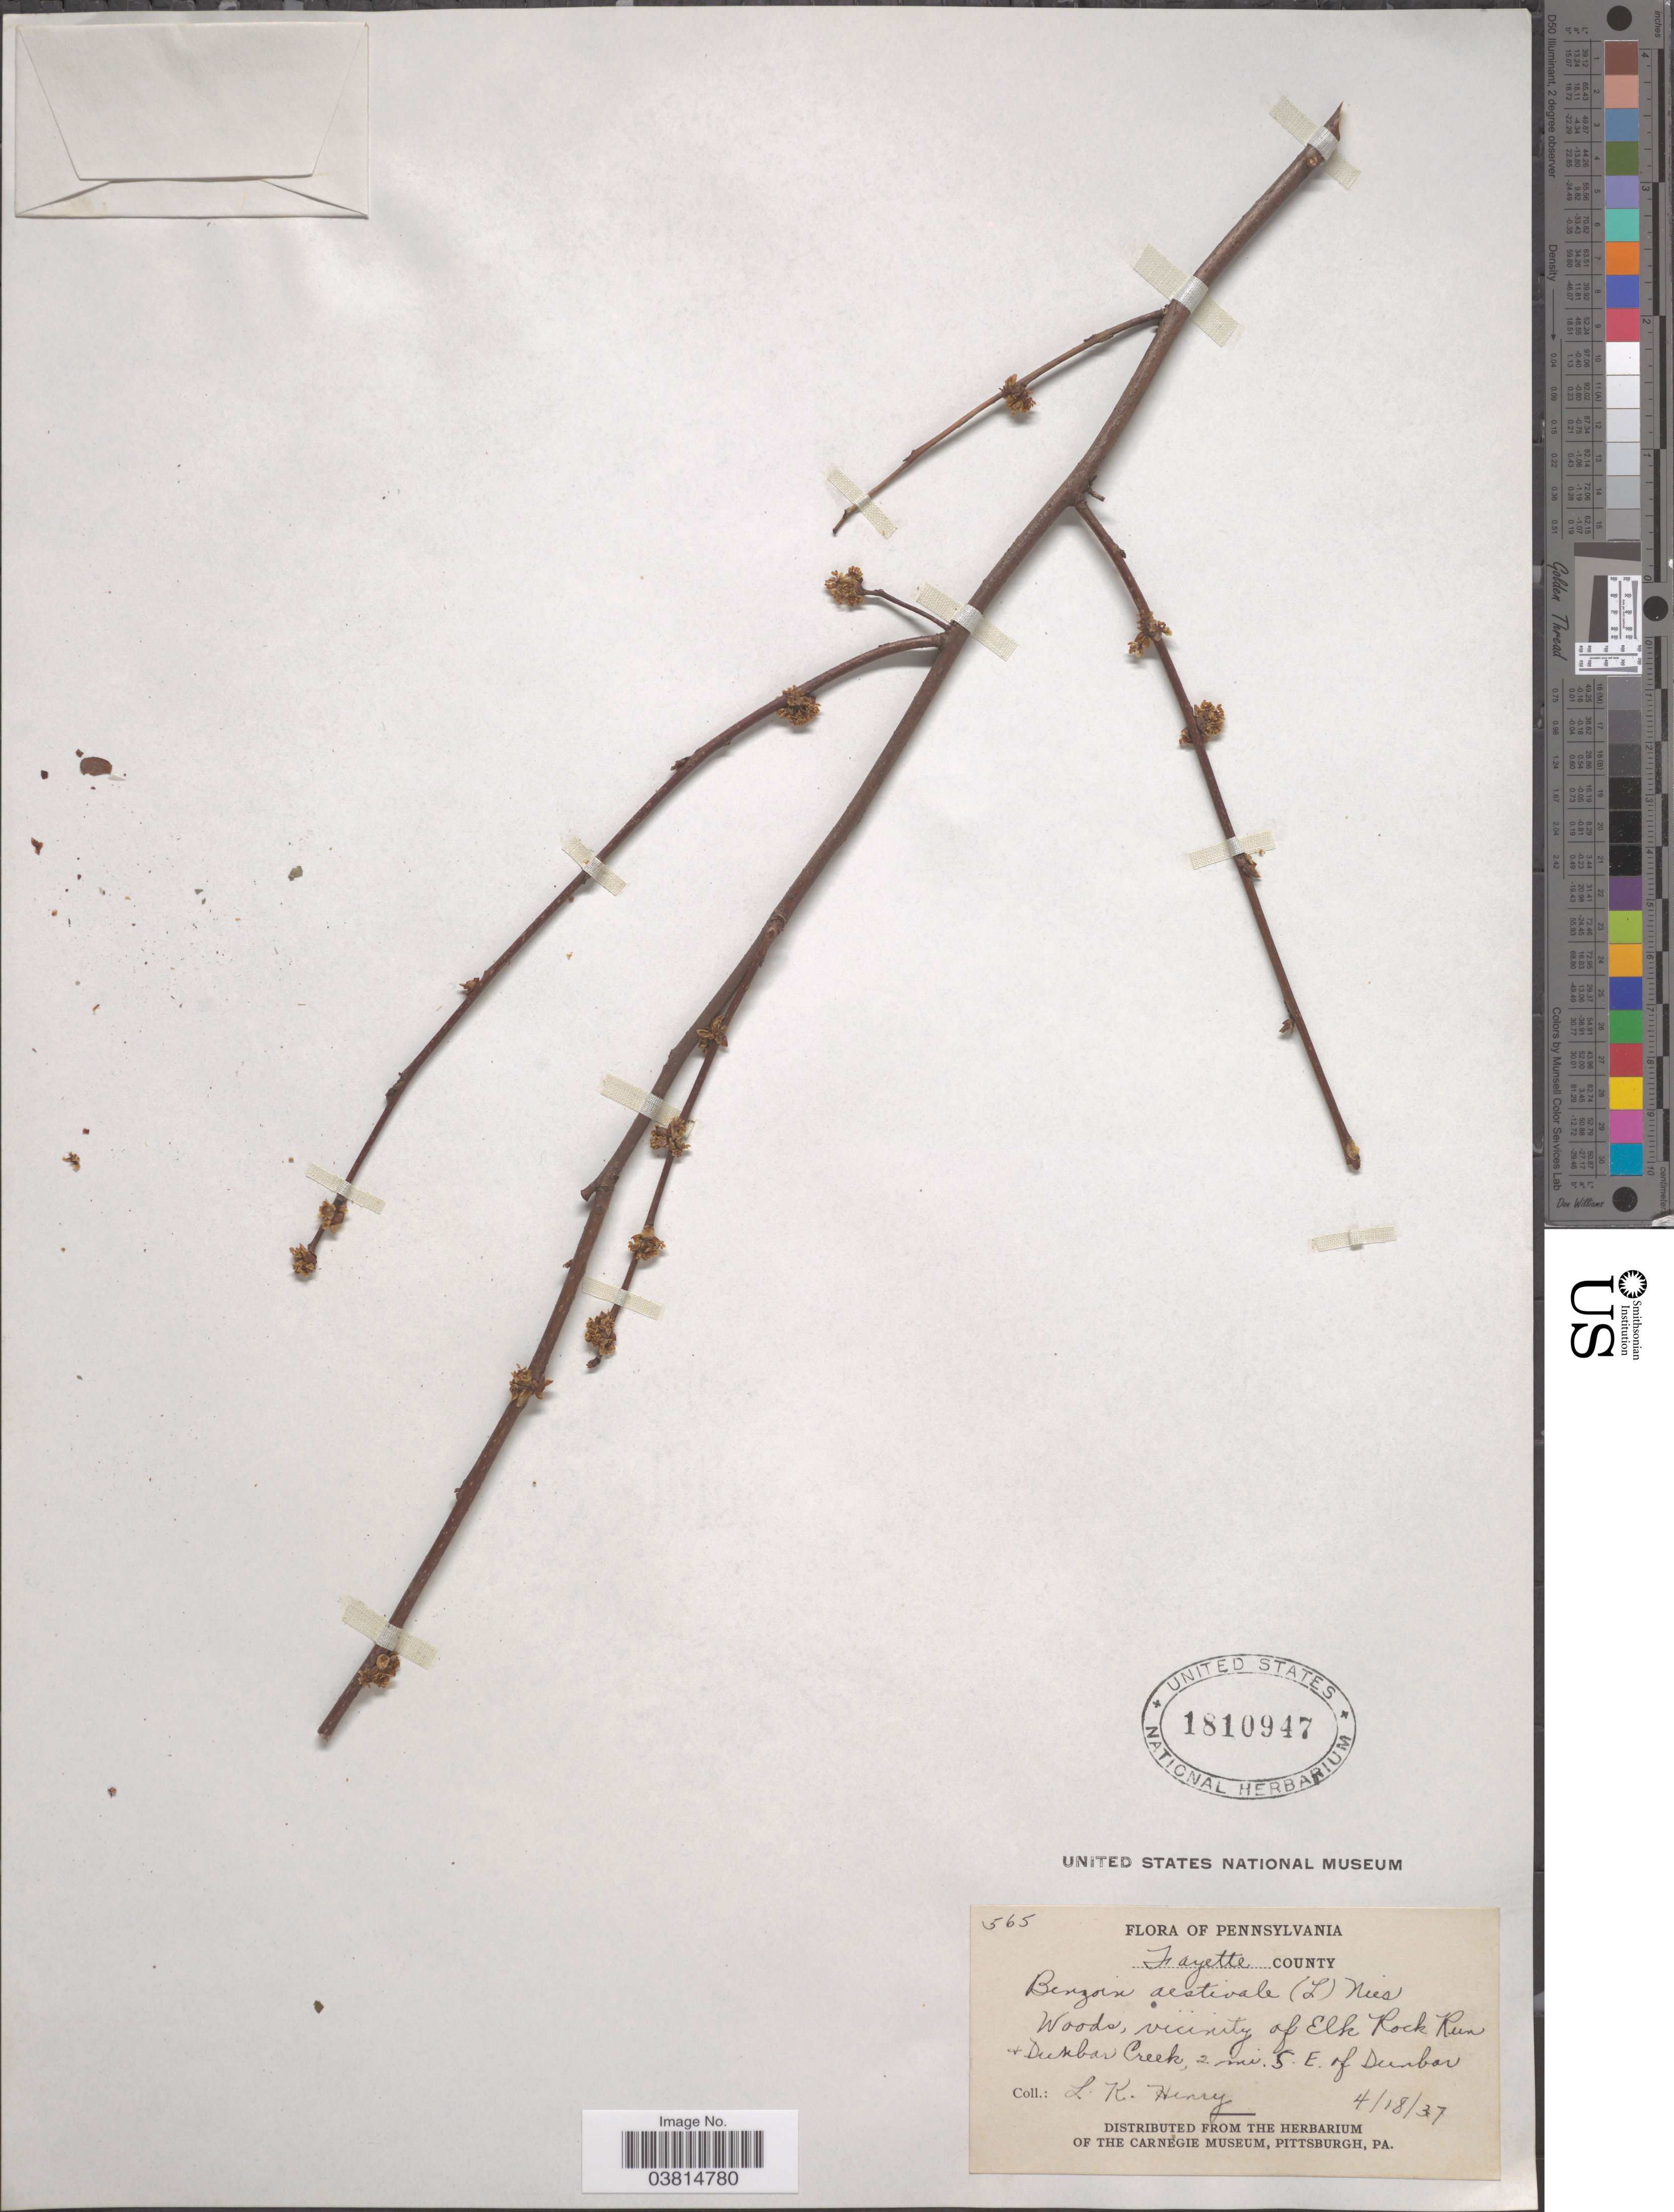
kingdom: Plantae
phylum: Tracheophyta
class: Magnoliopsida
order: Laurales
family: Lauraceae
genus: Lindera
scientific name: Lindera benzoin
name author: (L.) Blume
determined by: Strong, Mark T., (BOT), Smithsonian Institution - National Museum of Natural History (UNITED STATES)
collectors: L. K. Henry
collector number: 565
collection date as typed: Transcribed d/m/y: 18/4/37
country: United States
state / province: Pennsylvania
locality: Fayette County. Vicinity of Elk Rock Run & Dunbar Creek, 2 mi. S.E. of Dunbar.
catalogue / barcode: US 1810947